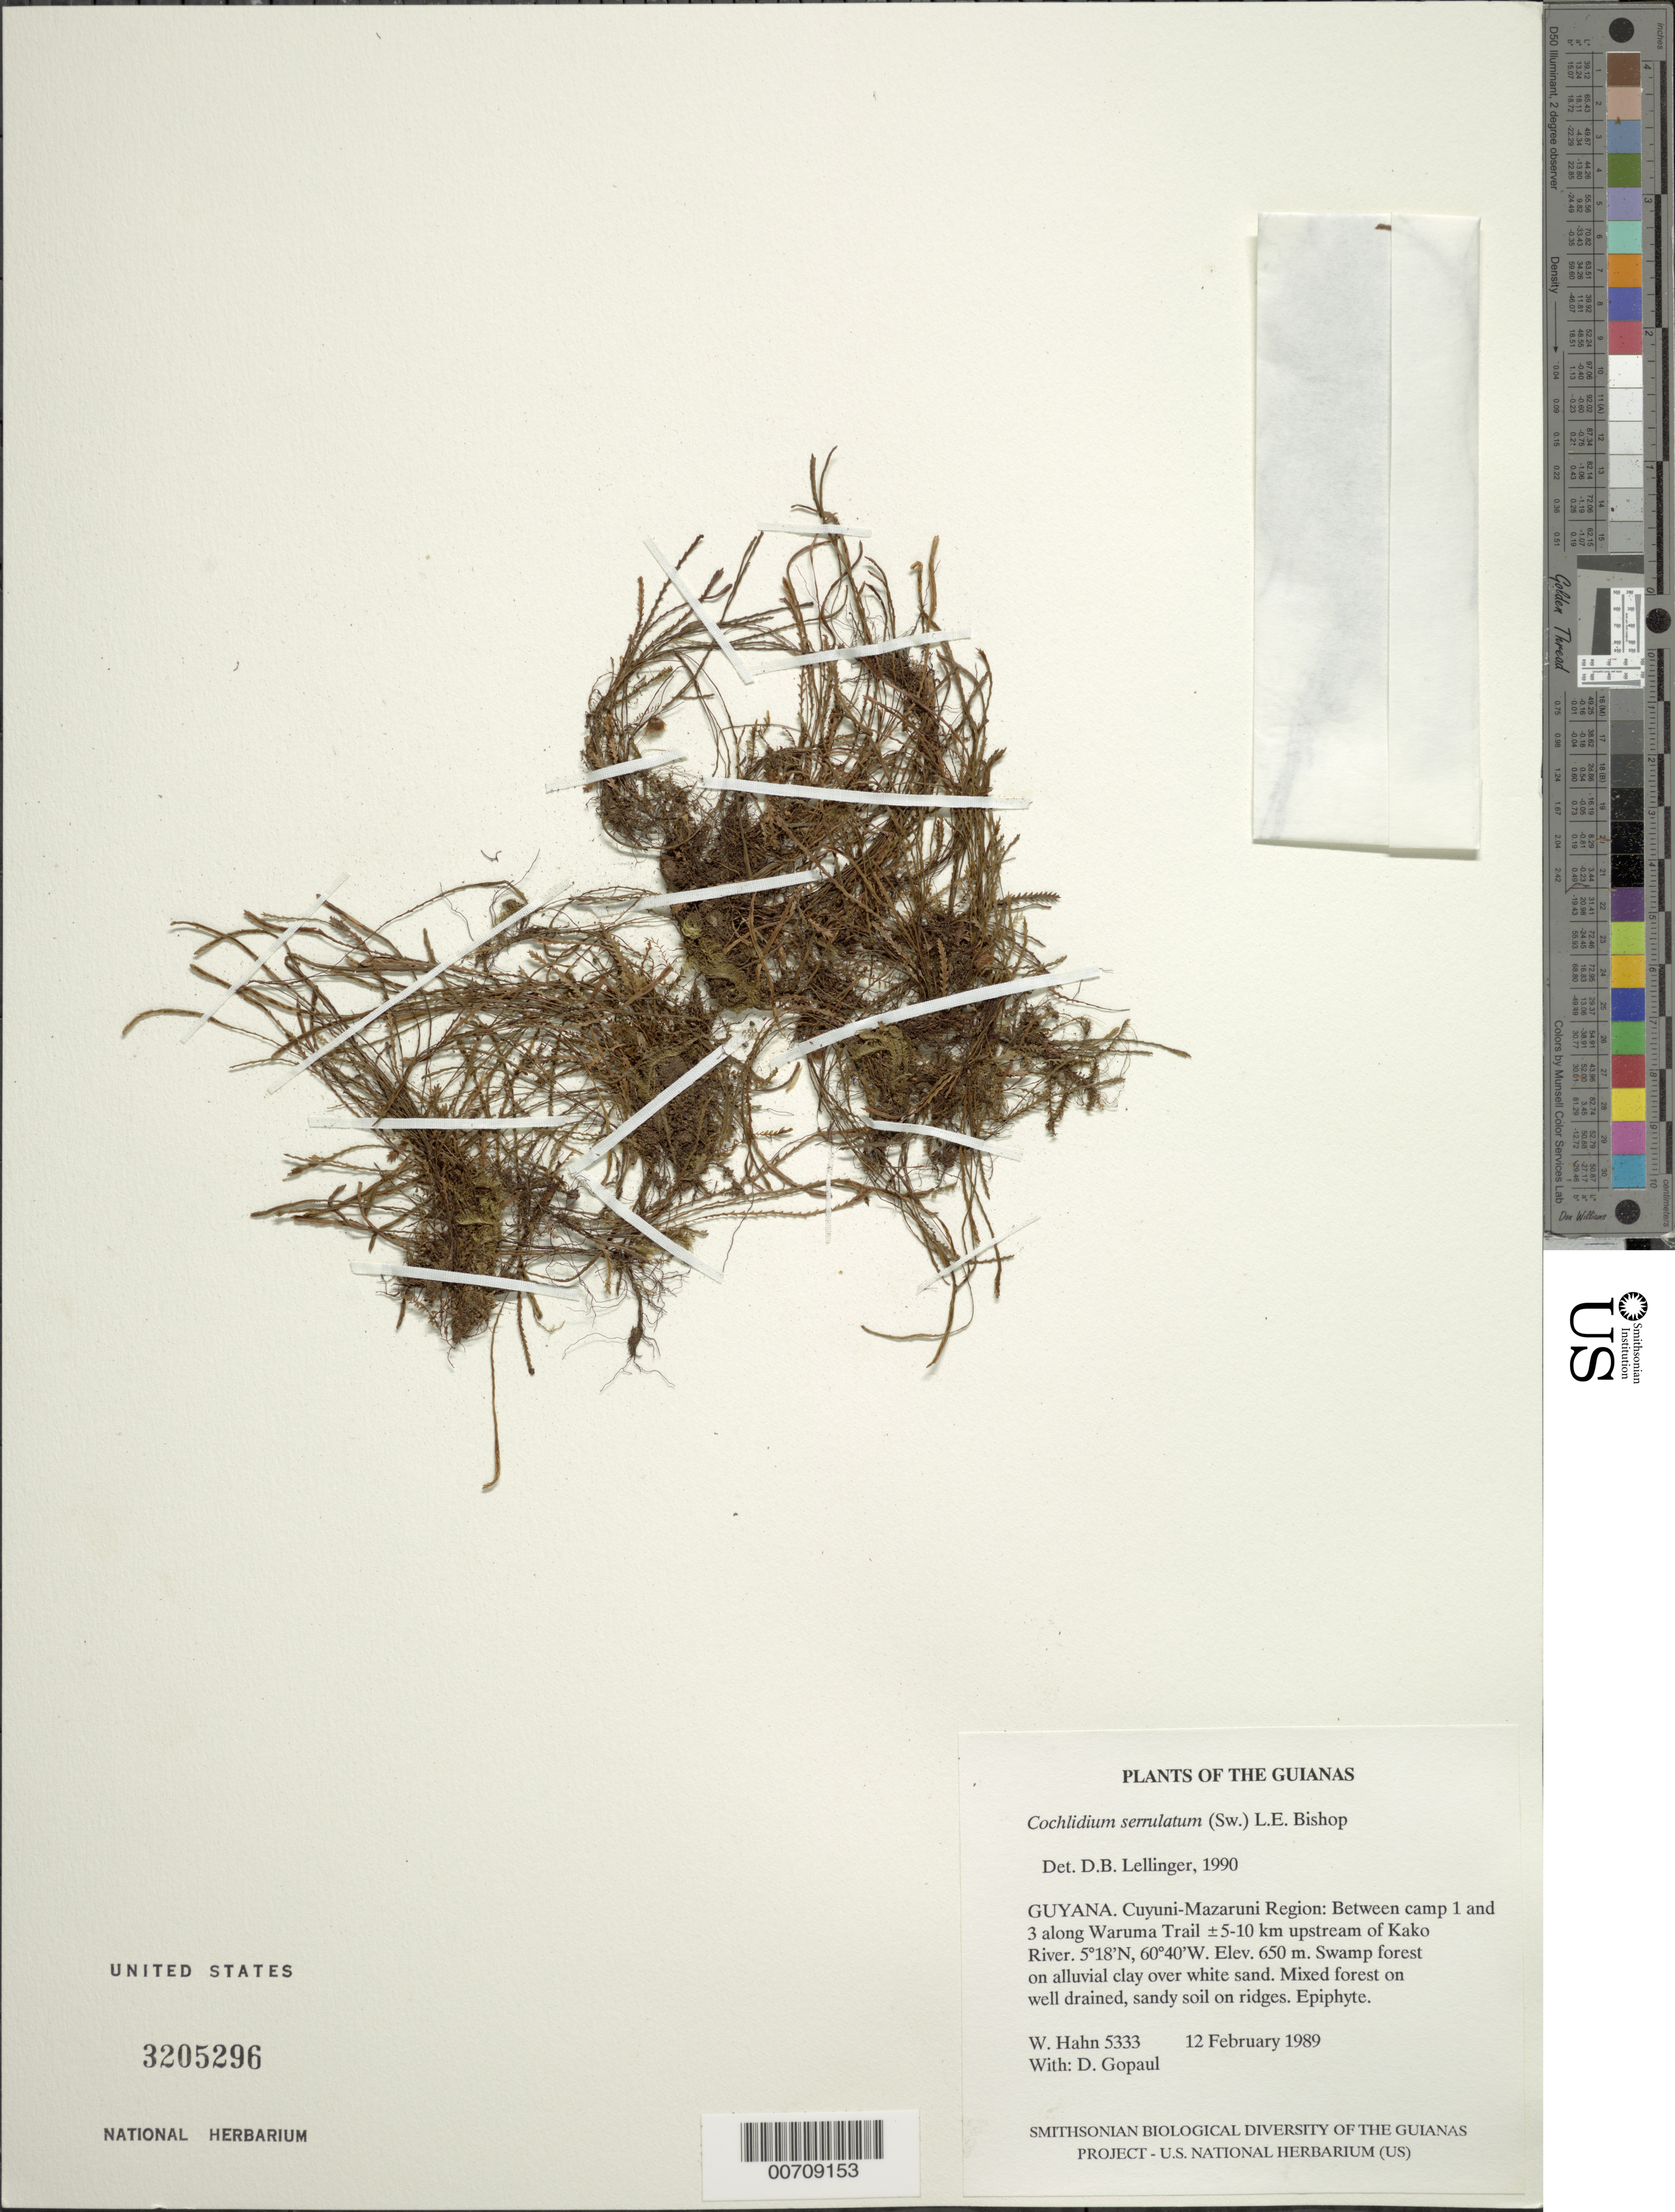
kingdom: Plantae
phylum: Tracheophyta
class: Polypodiopsida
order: Polypodiales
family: Polypodiaceae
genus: Cochlidium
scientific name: Cochlidium serrulatum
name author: (Sw.) L.E. Bishop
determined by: Lellinger, David B., (BOT), Smithsonian Institution - National Museum of Natural History (UNITED STATES)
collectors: W. Hahn & D. Gopaul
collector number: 5333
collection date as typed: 12 February 1989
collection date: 1989-02-12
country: Guyana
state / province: Cuyuni-Mazaruni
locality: Between camp 1 and 3 along Waruma Trail ±5-10 km upstream of Kako River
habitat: Swamp forest on alluvial clay over white sand. Mixed forest on well drained, sandy soil on ridges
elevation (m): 650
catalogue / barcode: US 3205296